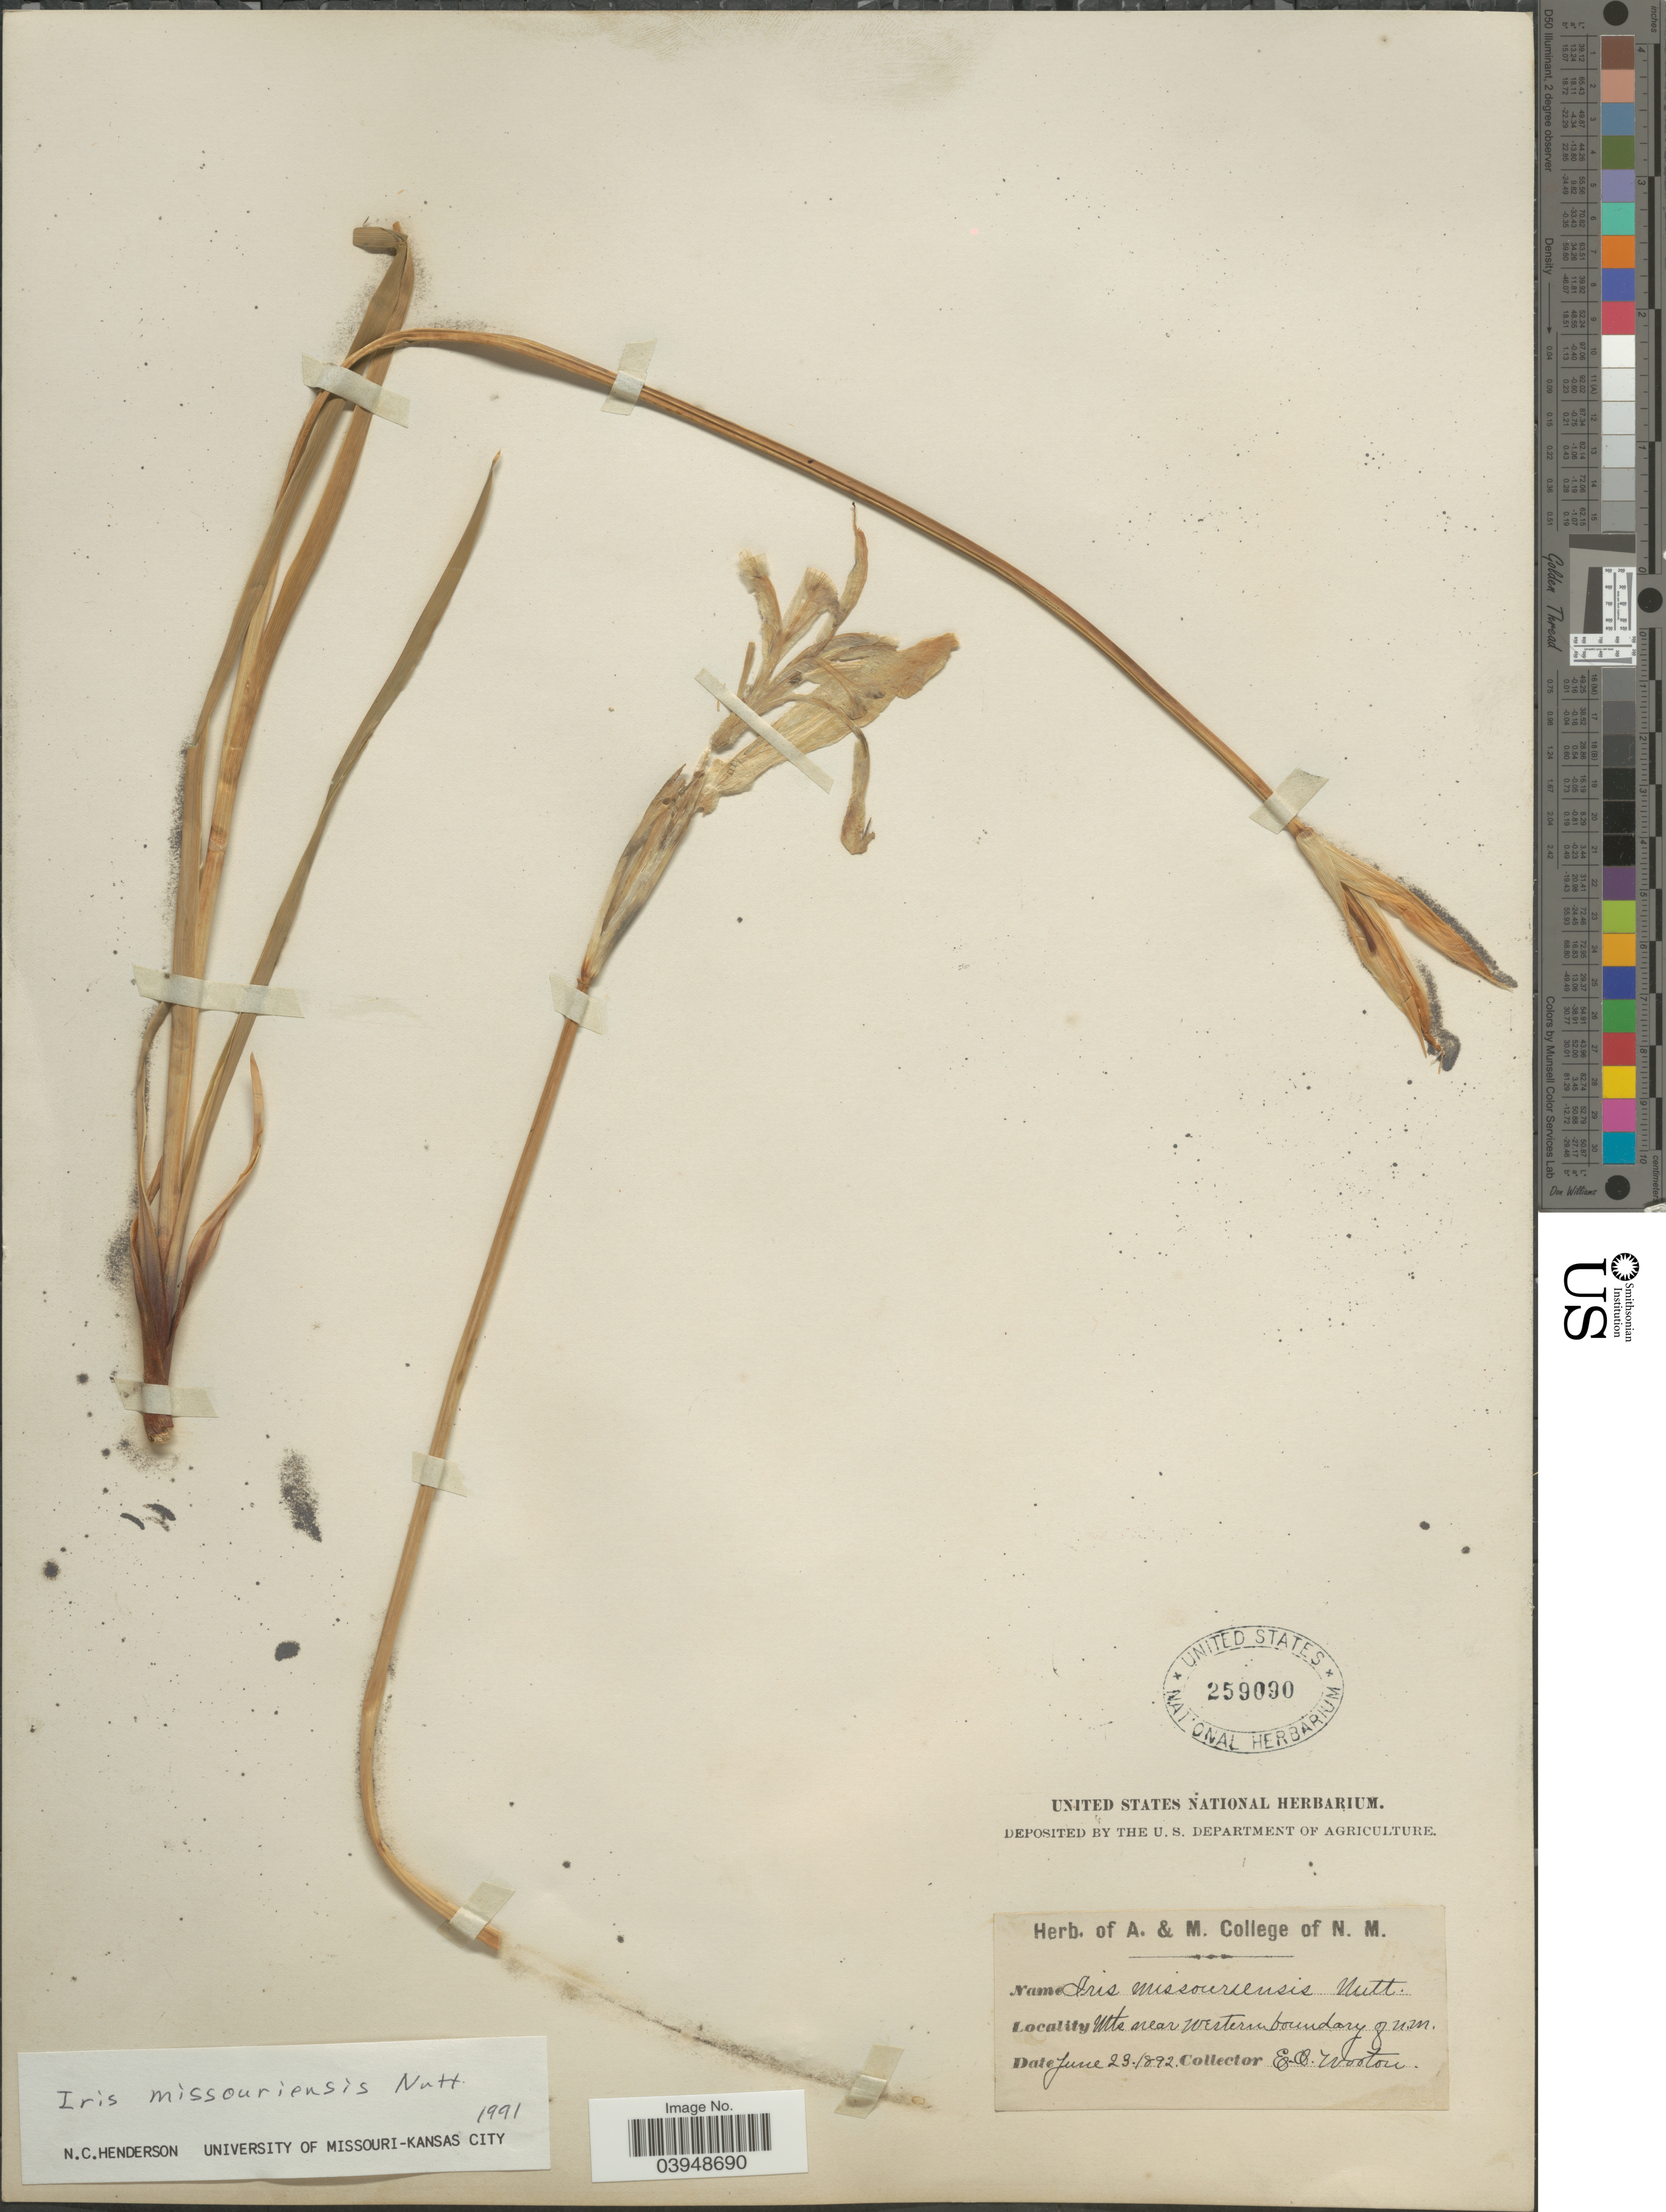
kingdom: Plantae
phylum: Tracheophyta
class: Liliopsida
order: Asparagales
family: Iridaceae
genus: Iris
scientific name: Iris missouriensis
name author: Nutt.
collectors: E. O. Wooton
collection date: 1892-06-23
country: United States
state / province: New Mexico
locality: Mts near Western boundary of N.M.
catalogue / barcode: US 259090